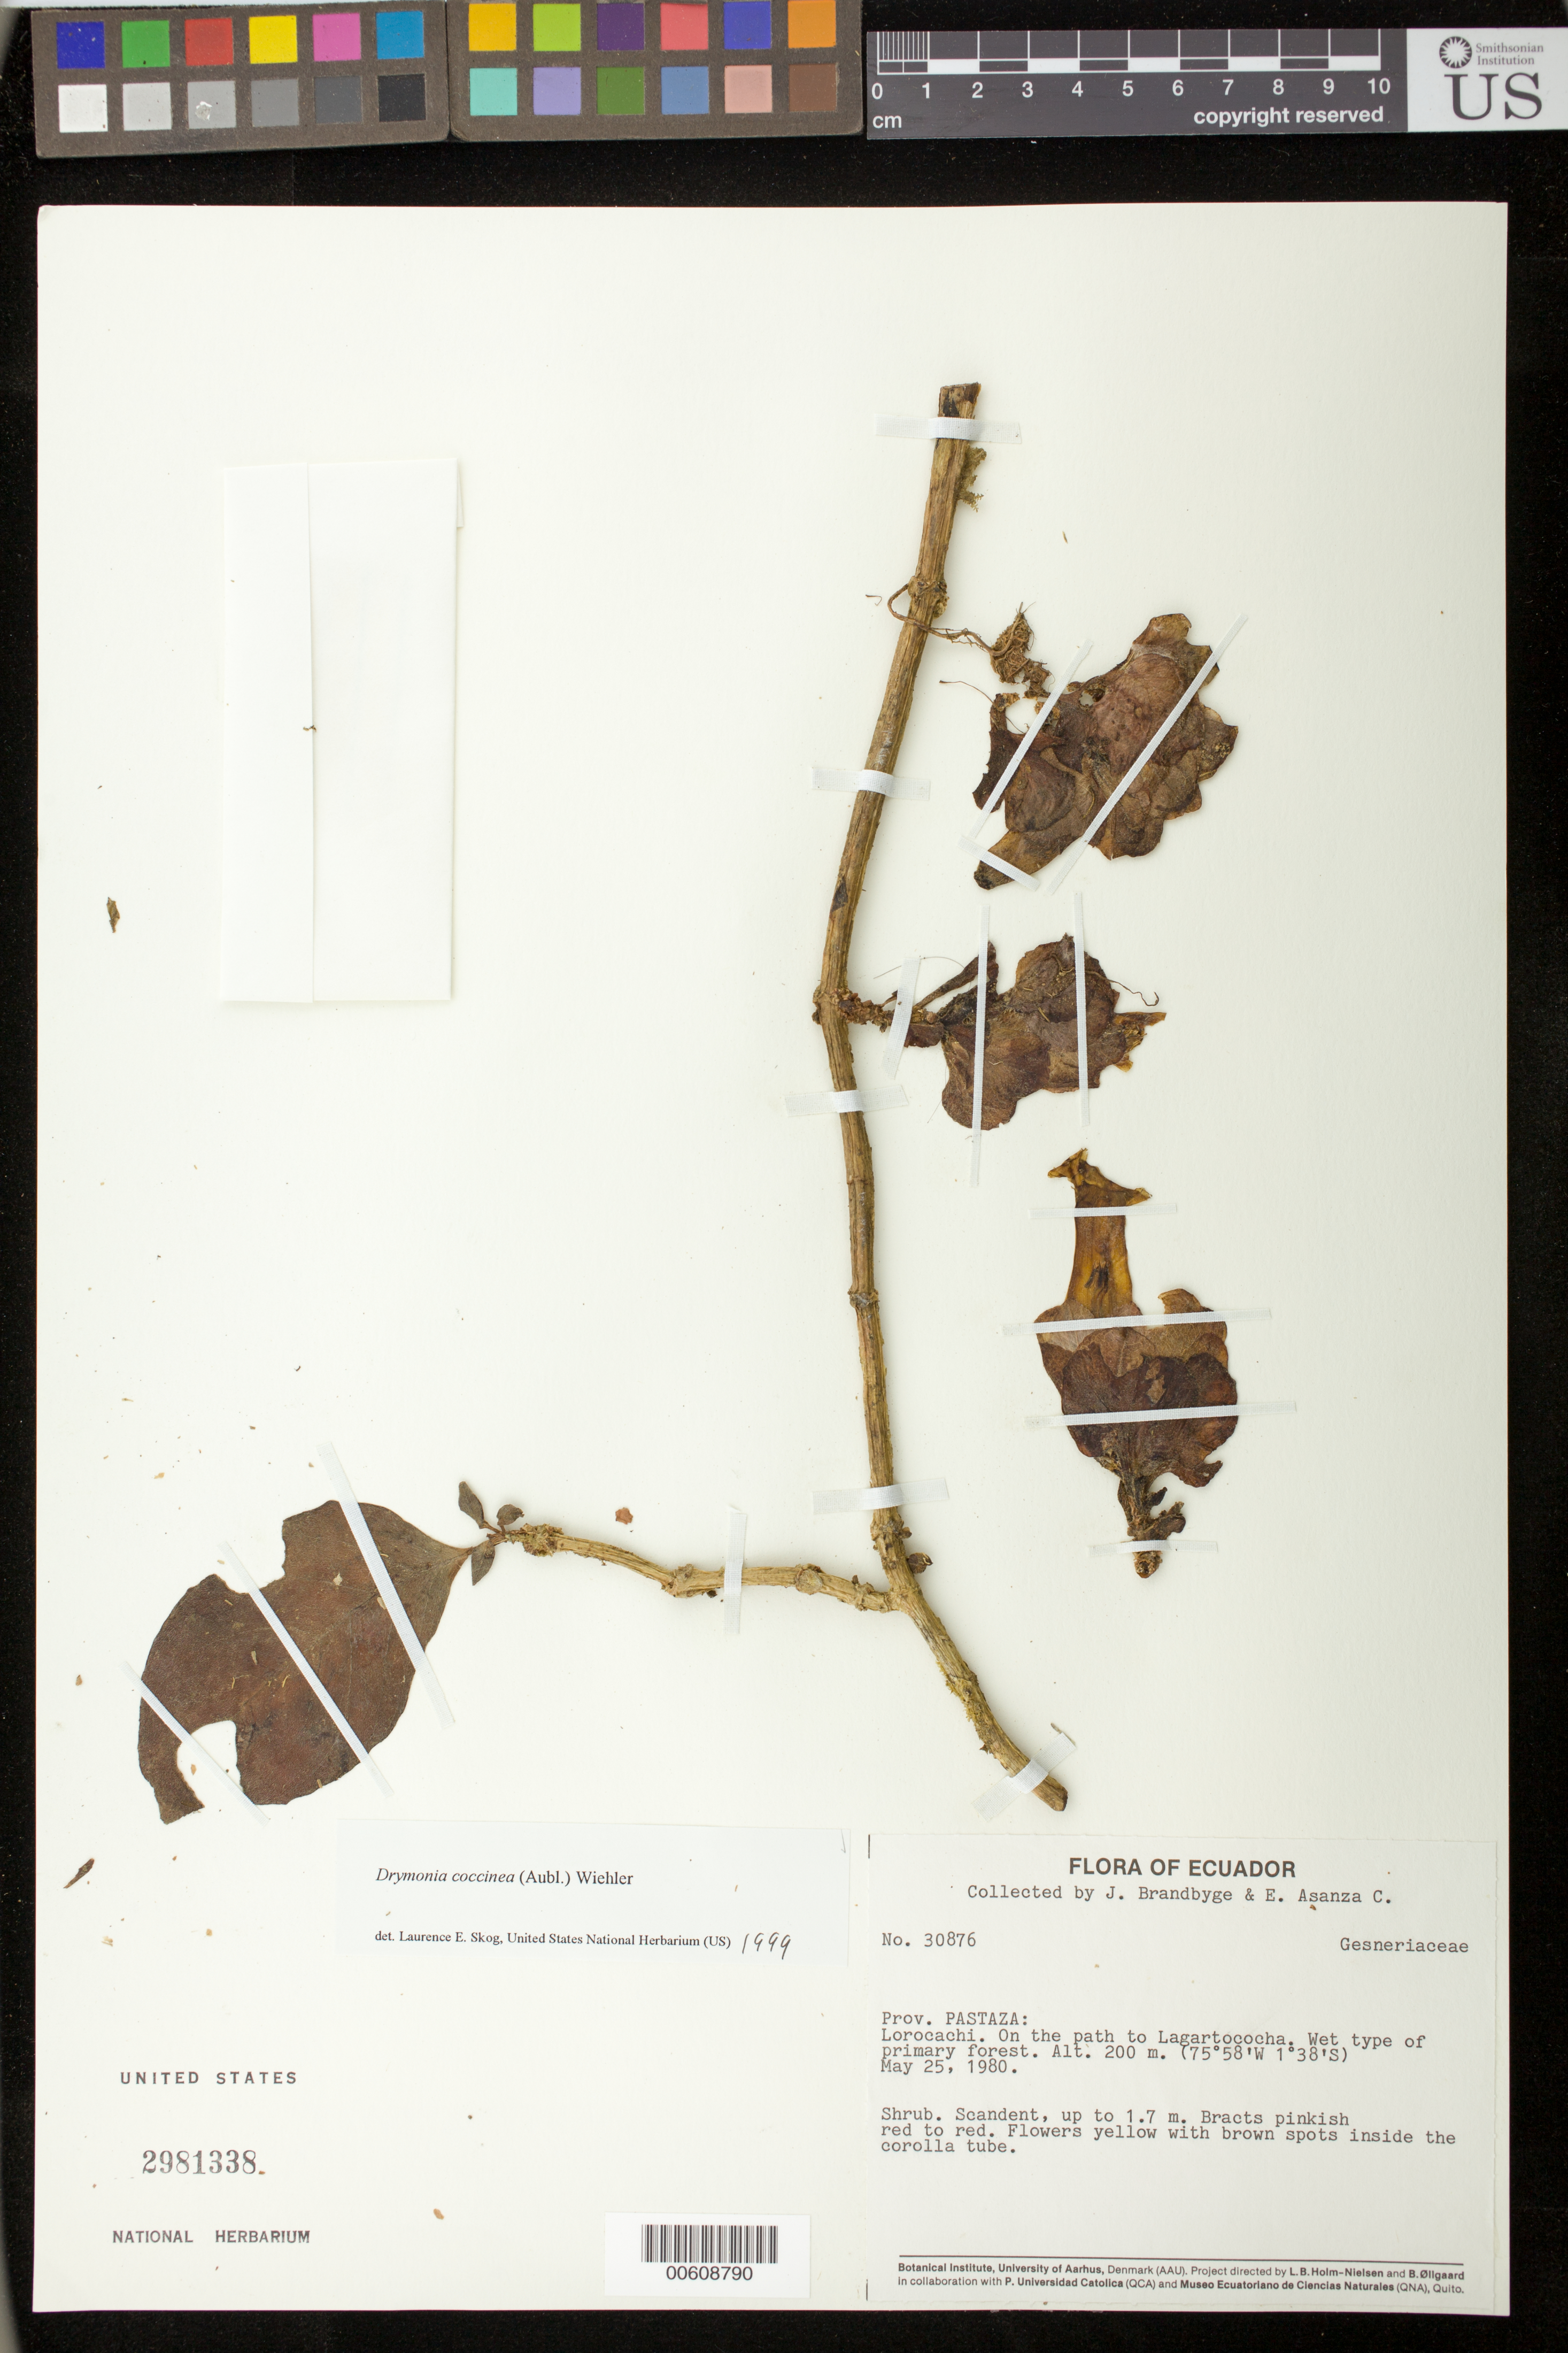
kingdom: Plantae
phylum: Tracheophyta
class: Magnoliopsida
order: Lamiales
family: Gesneriaceae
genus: Drymonia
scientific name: Drymonia coccinea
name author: (Aubl.) Wiehler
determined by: Skog, Laurence E.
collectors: J. Brandbyge & E. Asanza C.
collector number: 30876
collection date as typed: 25 May 1980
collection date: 1980-05-25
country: Ecuador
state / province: Pastaza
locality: Lorocachi, on the path to Lagartococha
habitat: Wet type of primary forest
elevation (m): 200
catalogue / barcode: US 2981338